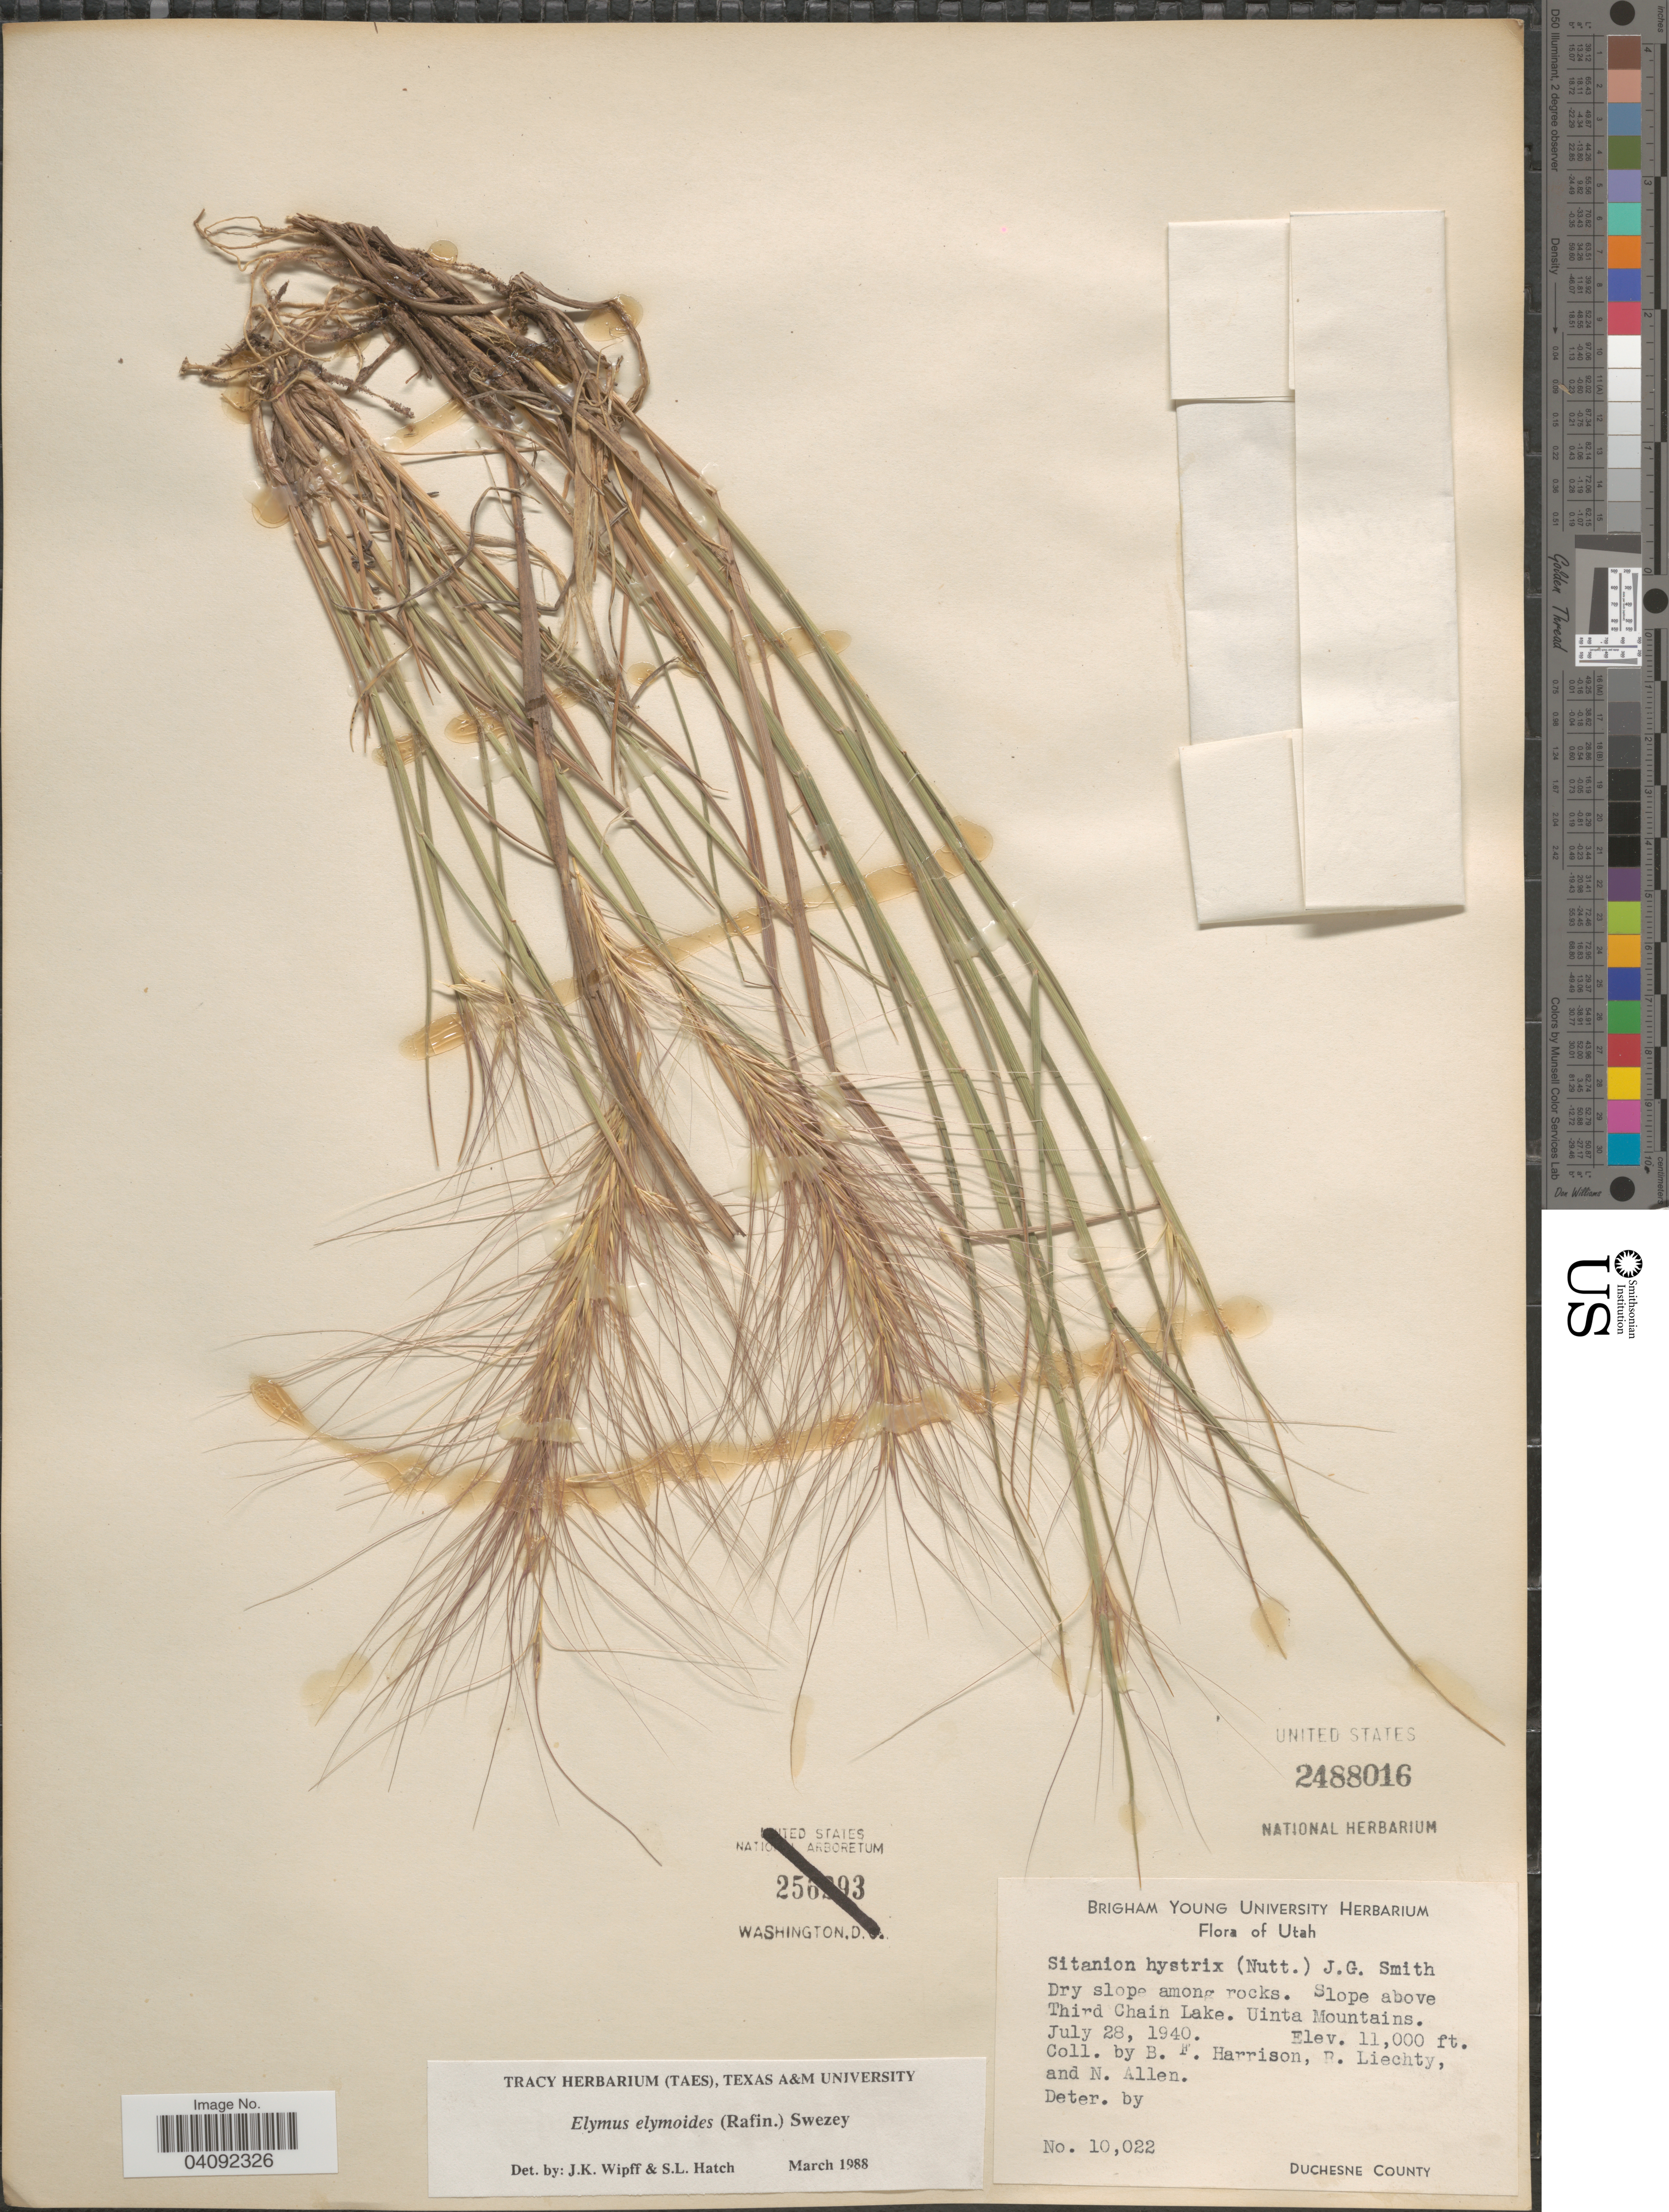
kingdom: Plantae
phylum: Tracheophyta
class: Liliopsida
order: Poales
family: Poaceae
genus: Elymus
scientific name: Elymus elymoides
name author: (Raf.) Swezey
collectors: B. F. Harrison, R. Liechty & N. Allen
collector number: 10022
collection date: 1940-07-28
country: United States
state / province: Utah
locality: Dry slope among rocks. Slope above Third Chain Lake. Uinta Mountains. Duchesne County.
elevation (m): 3353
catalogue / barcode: US 2488016